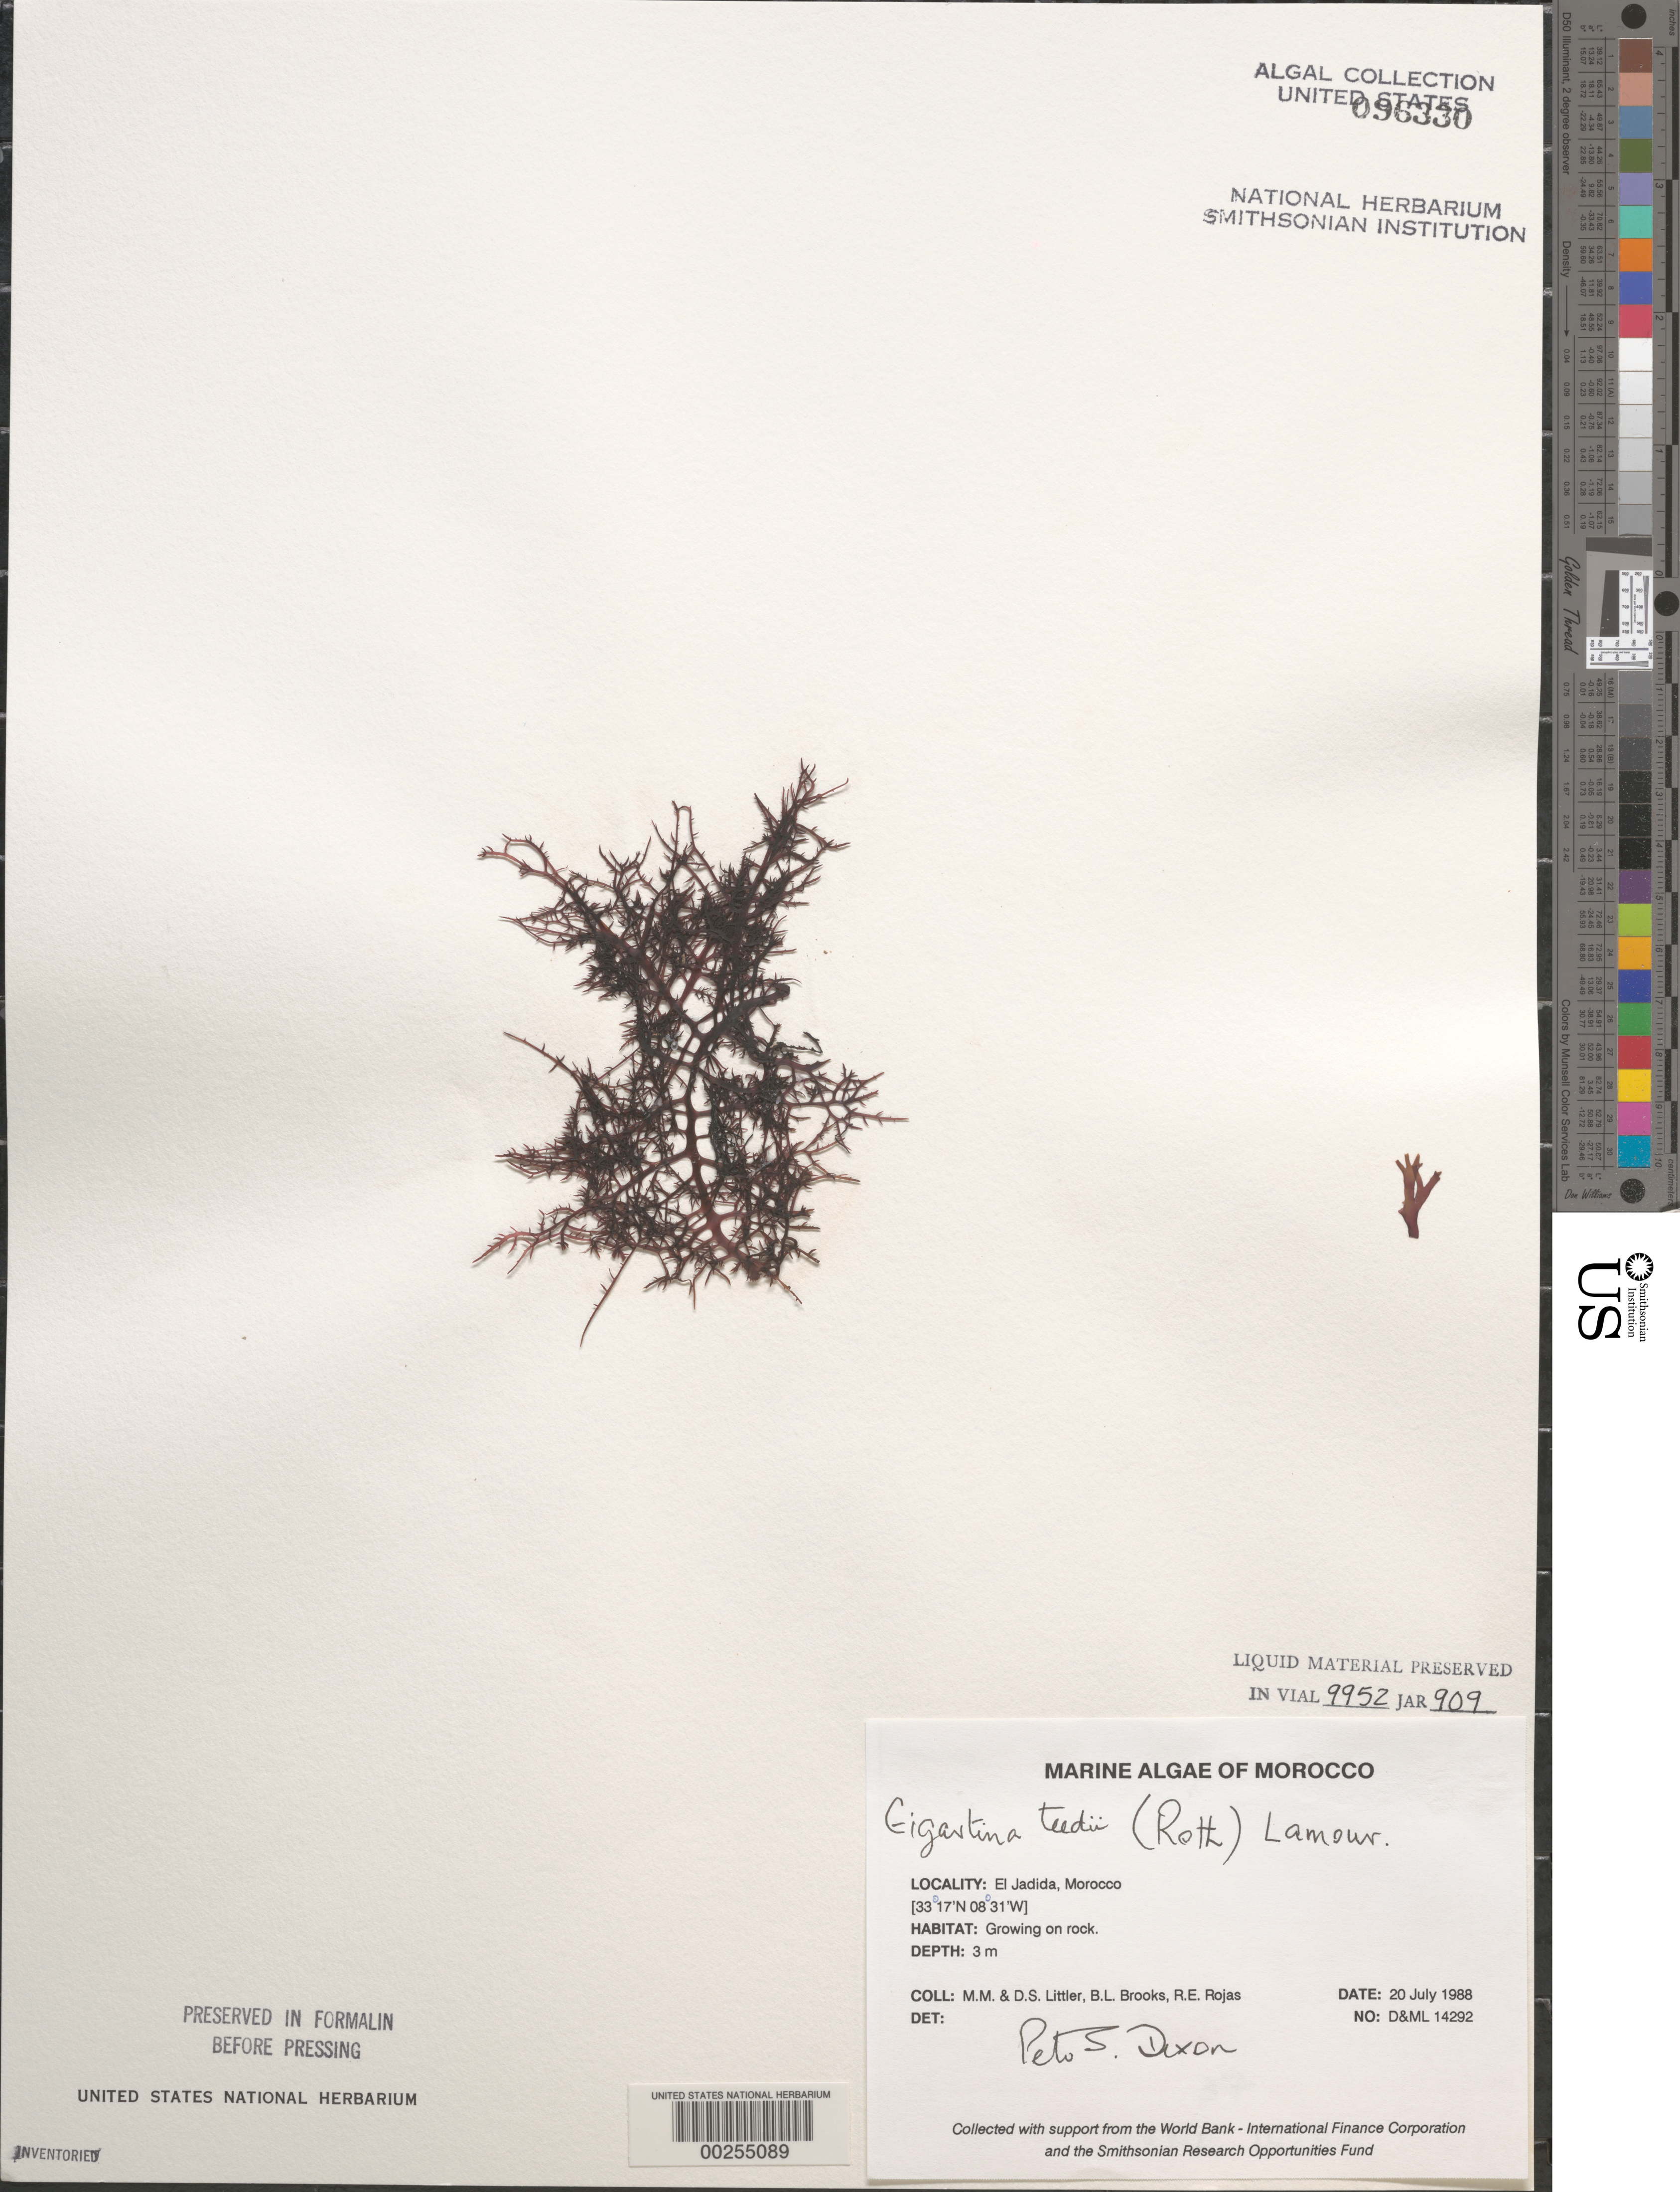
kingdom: Plantae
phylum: Rhodophyta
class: Florideophyceae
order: Gigartinales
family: Gigartinaceae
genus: Chondracanthus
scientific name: Chondracanthus teedei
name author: (Mert. in Roth) Kütz.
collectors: M. M. Littler, D. S. Littler, B. Brooks & R. Rojas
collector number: D&ML 14292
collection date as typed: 20 Jul 1988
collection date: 1988-07-20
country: Morocco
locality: El Jadida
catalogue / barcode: US 96330